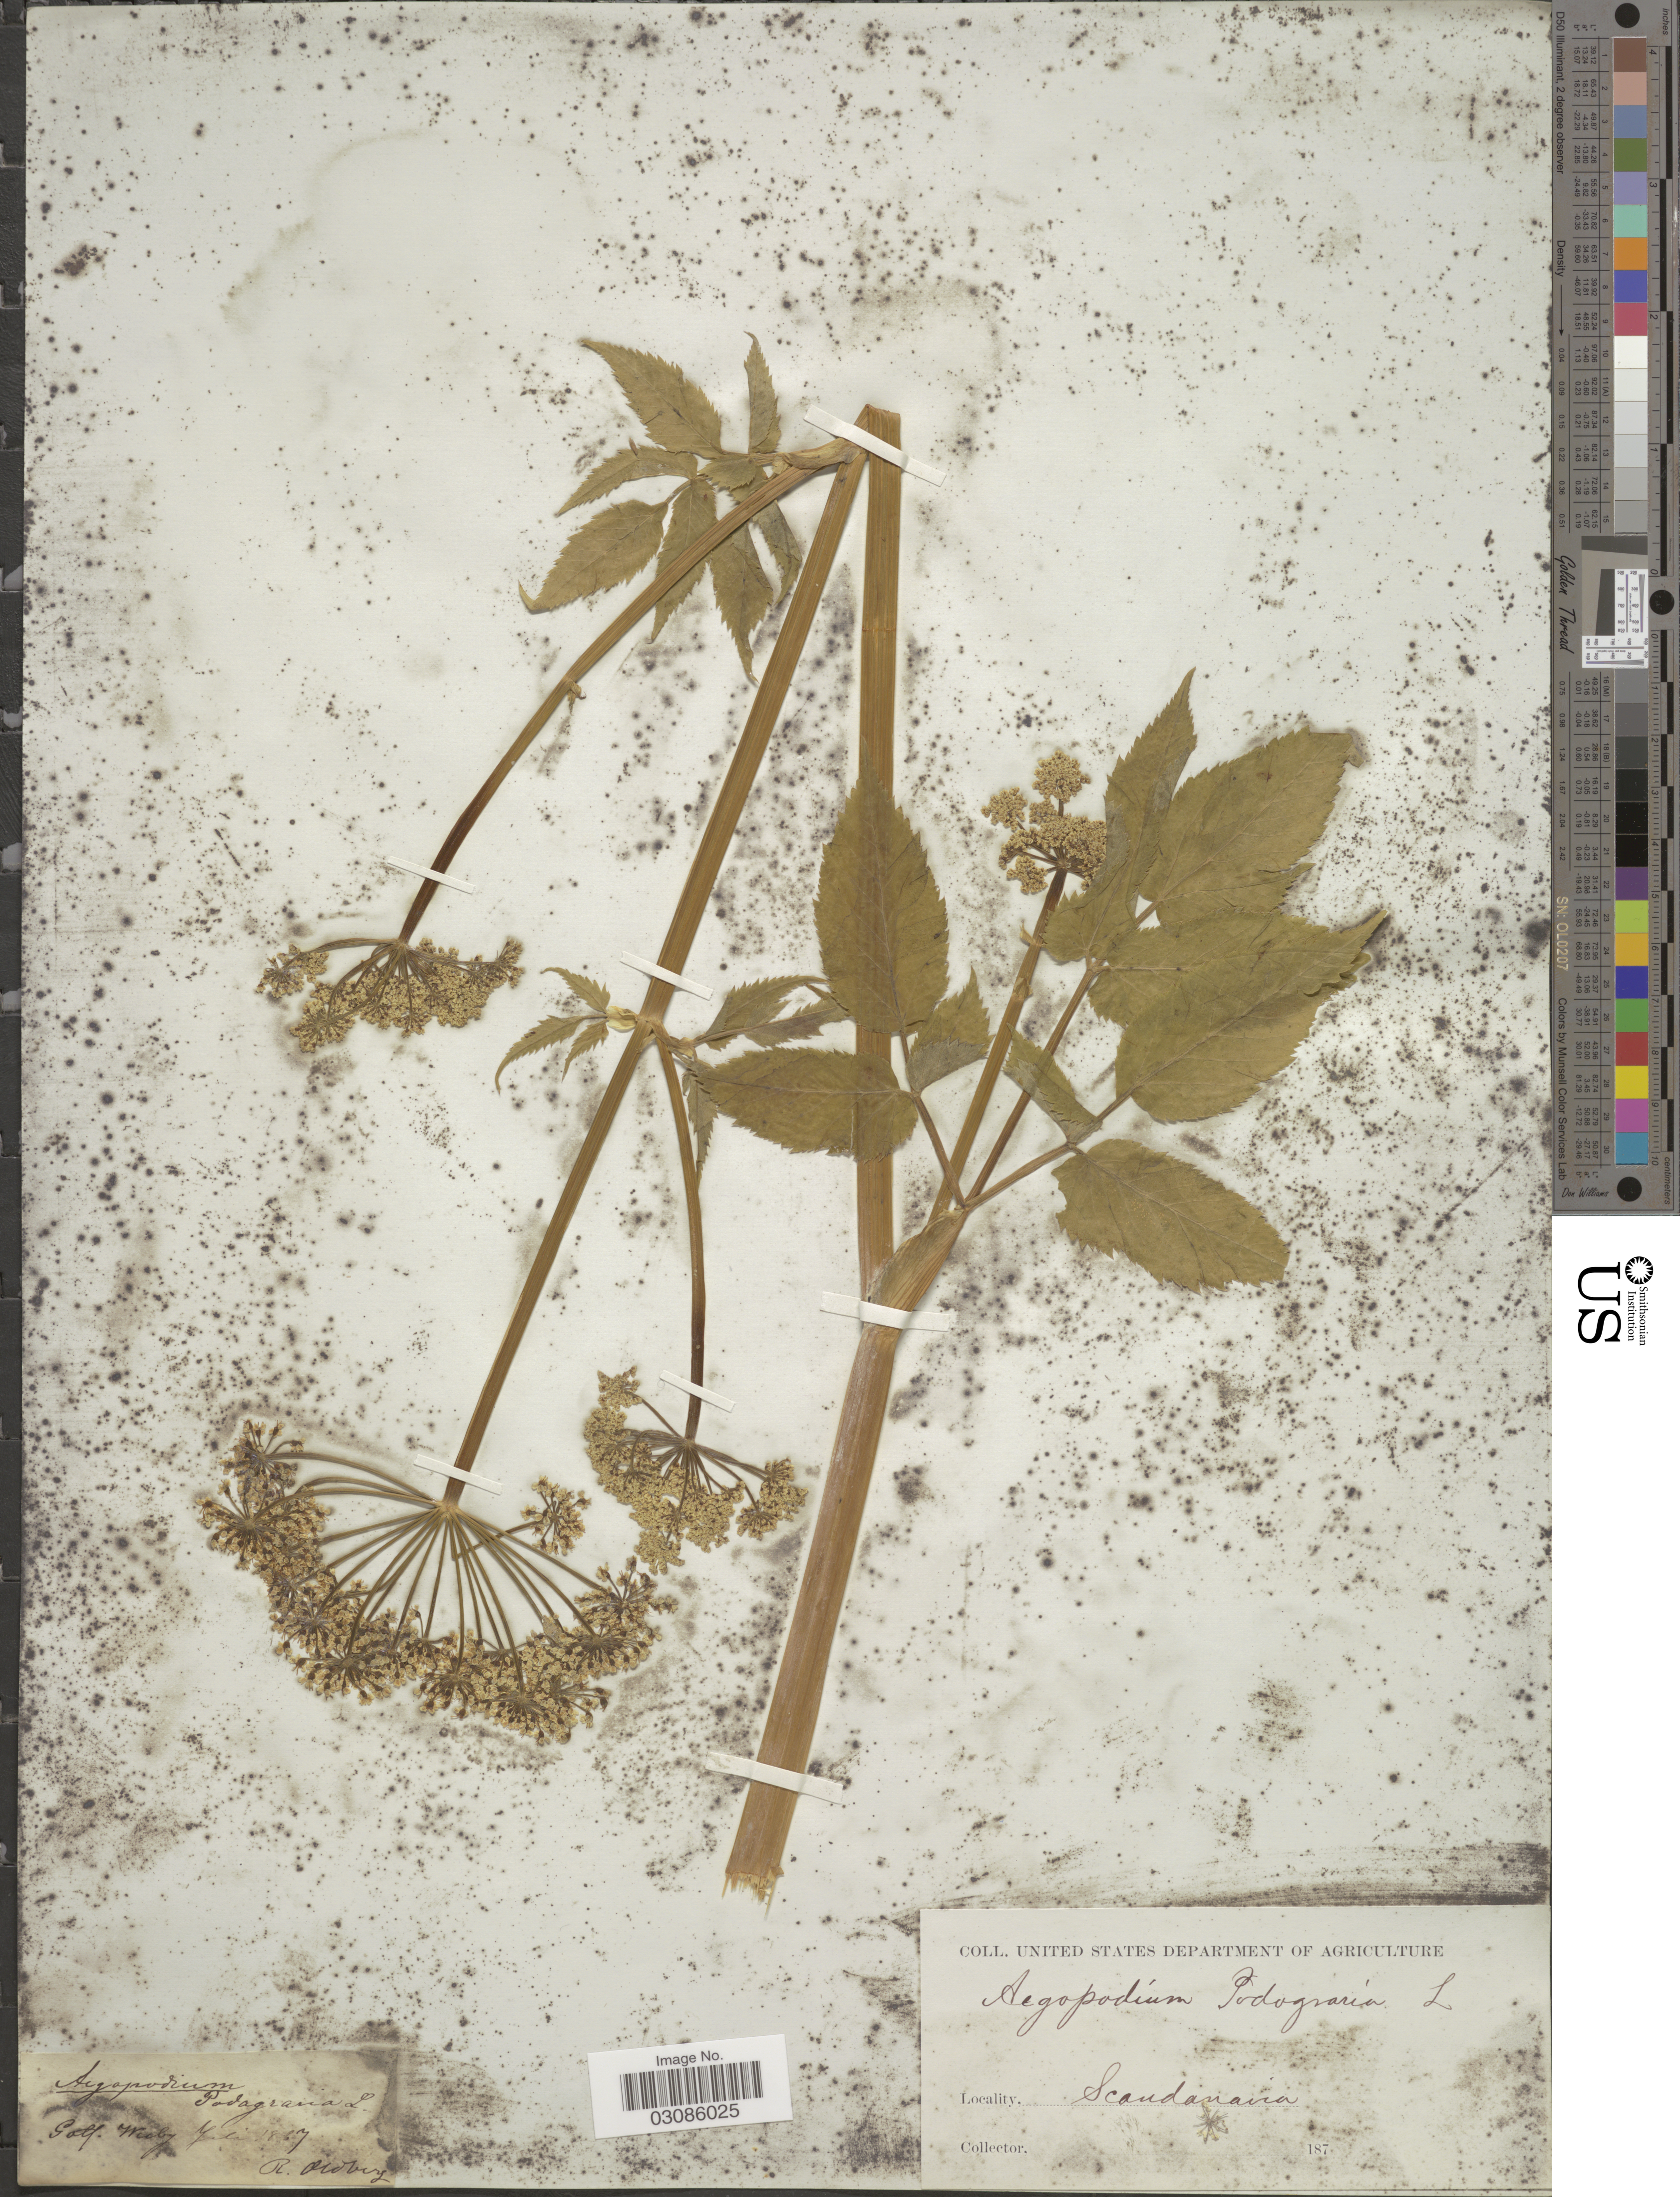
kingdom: Plantae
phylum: Tracheophyta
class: Magnoliopsida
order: Apiales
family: Apiaceae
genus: Aegopodium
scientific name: Aegopodium podagraria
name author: L.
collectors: R. Oldberg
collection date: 1867-07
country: Sweden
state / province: Gotland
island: Gotland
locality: Gotl. Wisby, Scandanavia.